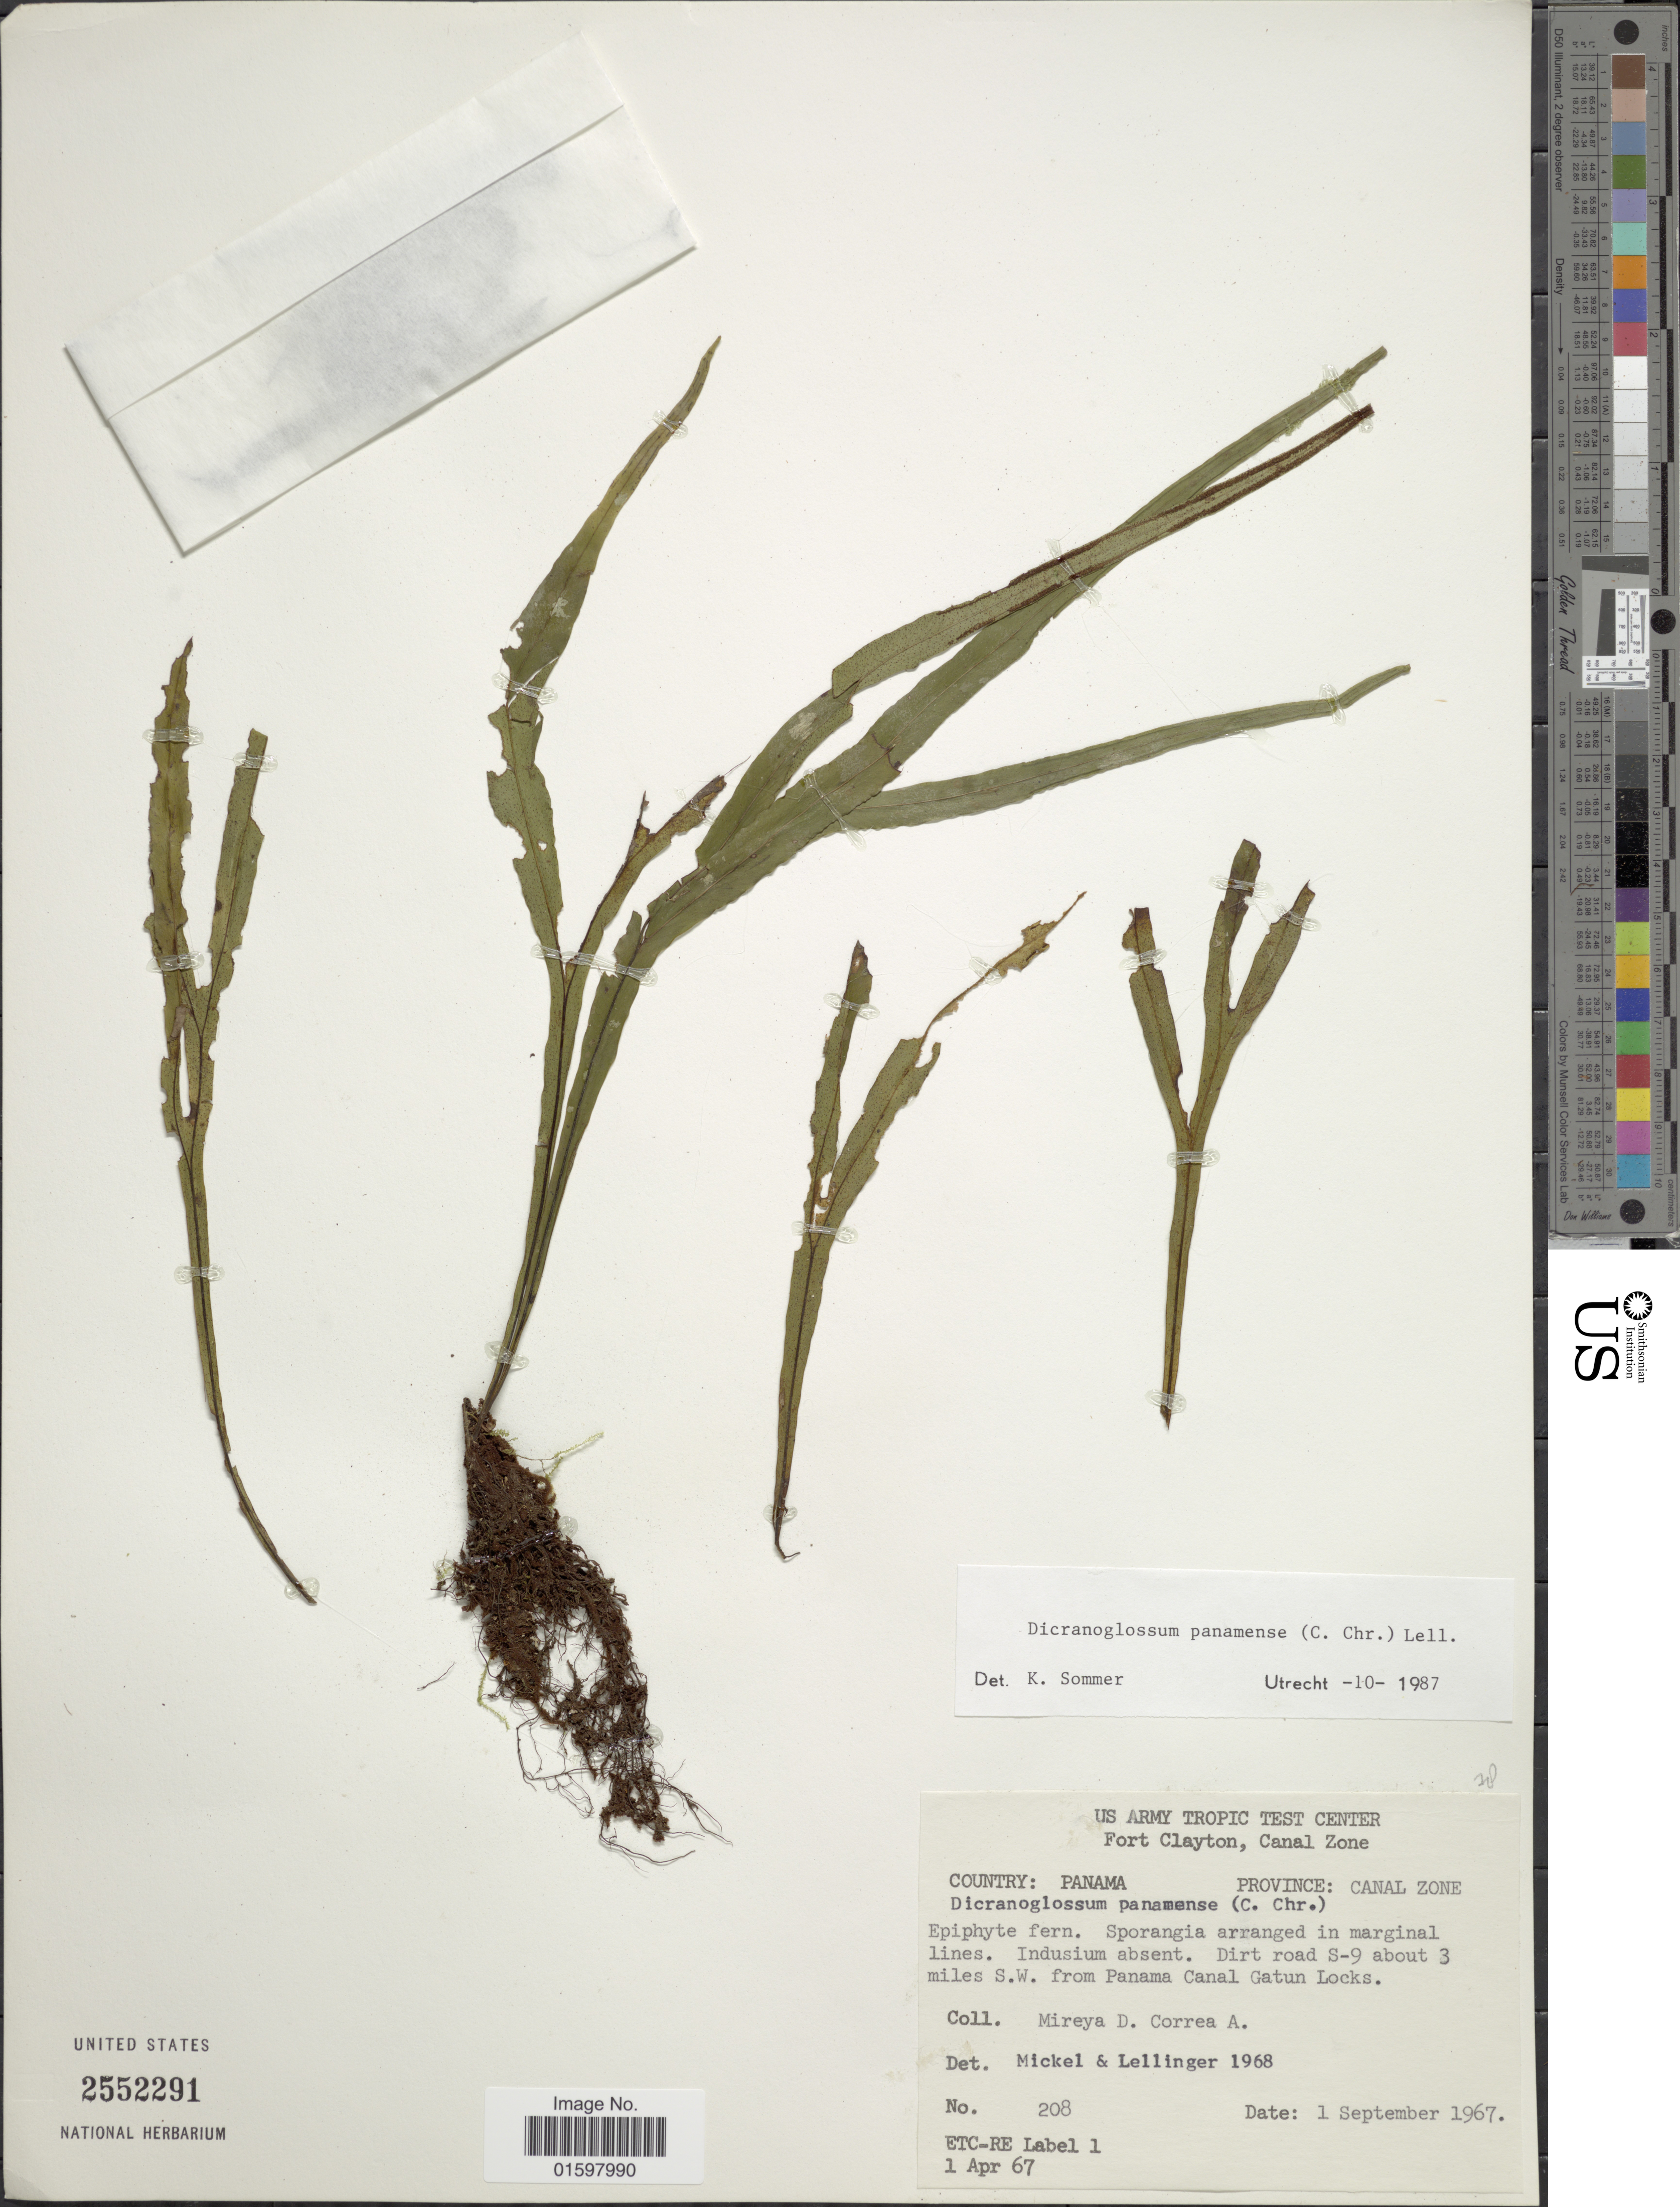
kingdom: Plantae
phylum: Tracheophyta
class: Polypodiopsida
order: Polypodiales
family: Polypodiaceae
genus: Pleopeltis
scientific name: Pleopeltis panamensis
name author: (Weath.) Pic. Serm.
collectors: M. D. Corrêa-A.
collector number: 208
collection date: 1967-09-01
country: Panama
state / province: Colón / Panamá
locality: Province: Canal Zone, Dirt road S-9 about 3 miles S.W. from Panama Canal Gatun Locks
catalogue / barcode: US 2552291